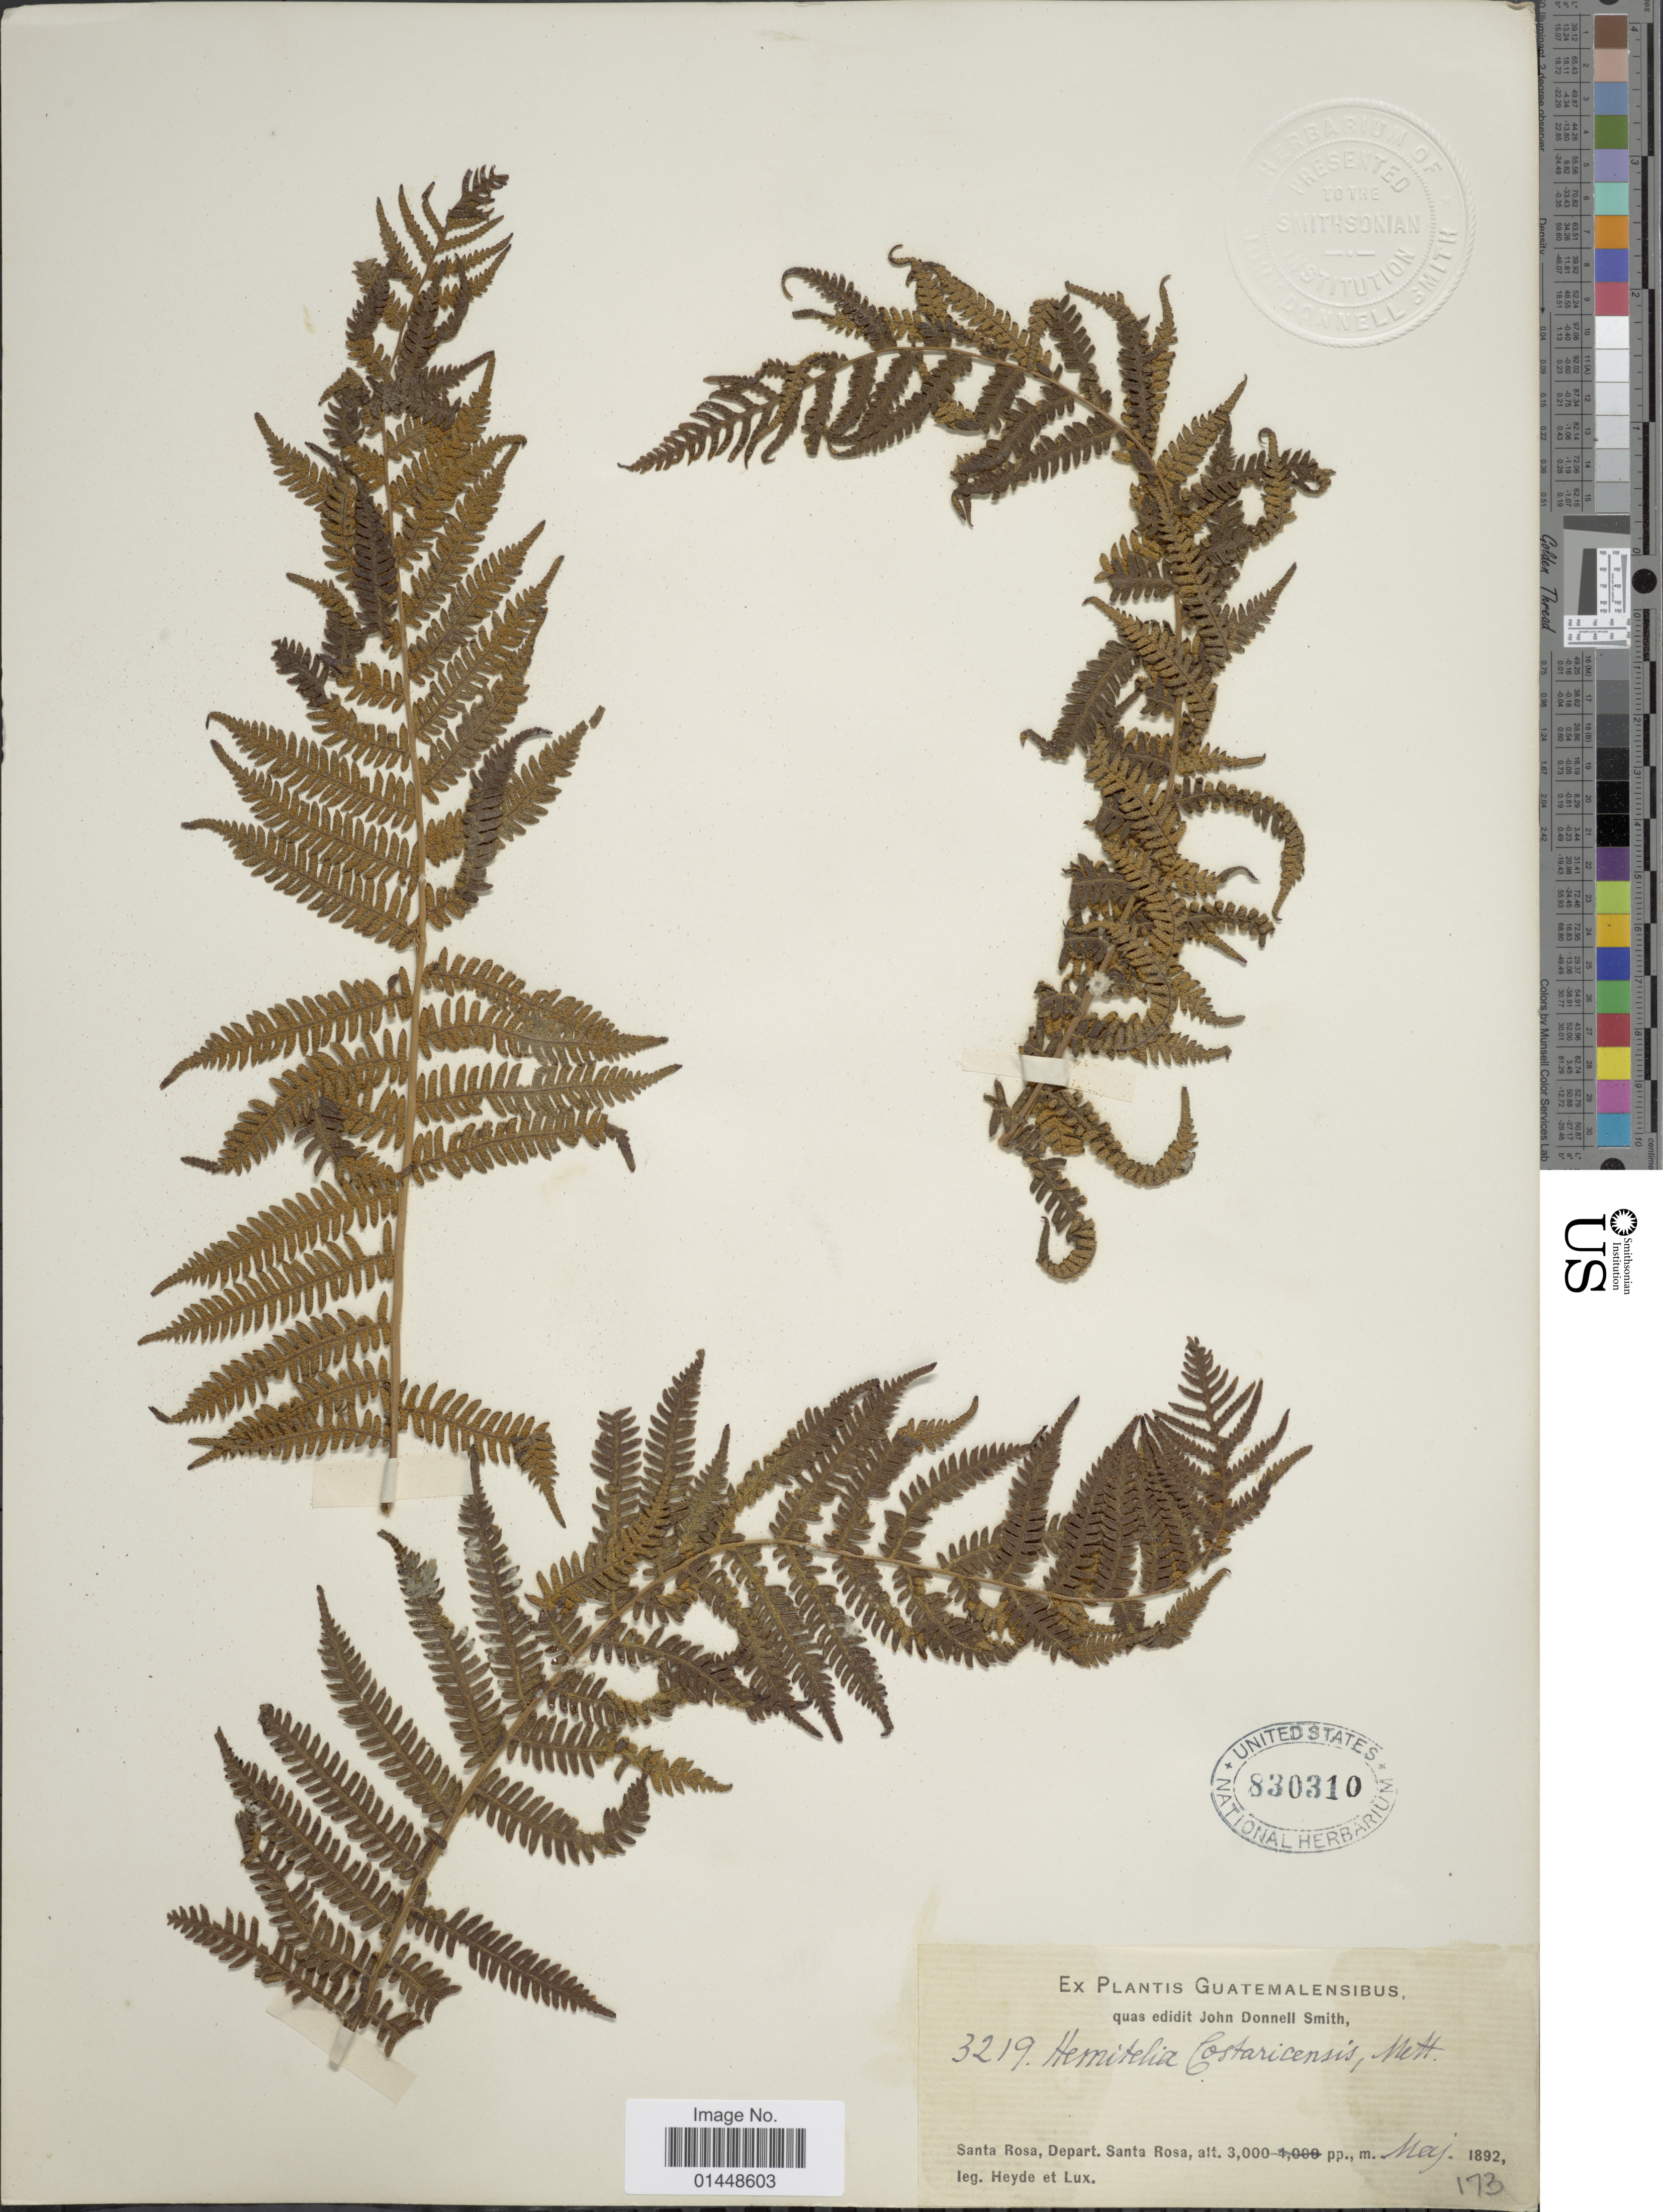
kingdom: Plantae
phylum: Tracheophyta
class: Polypodiopsida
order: Cyatheales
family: Cyatheaceae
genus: Cyathea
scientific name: Cyathea costaricensis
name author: (Kuhn) Domin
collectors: Heyde & Lux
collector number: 3219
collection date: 1892-05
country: Guatemala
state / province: Santa Rosa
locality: Santa Rosa, Depart. Santa Rosa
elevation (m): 914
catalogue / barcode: US 830310